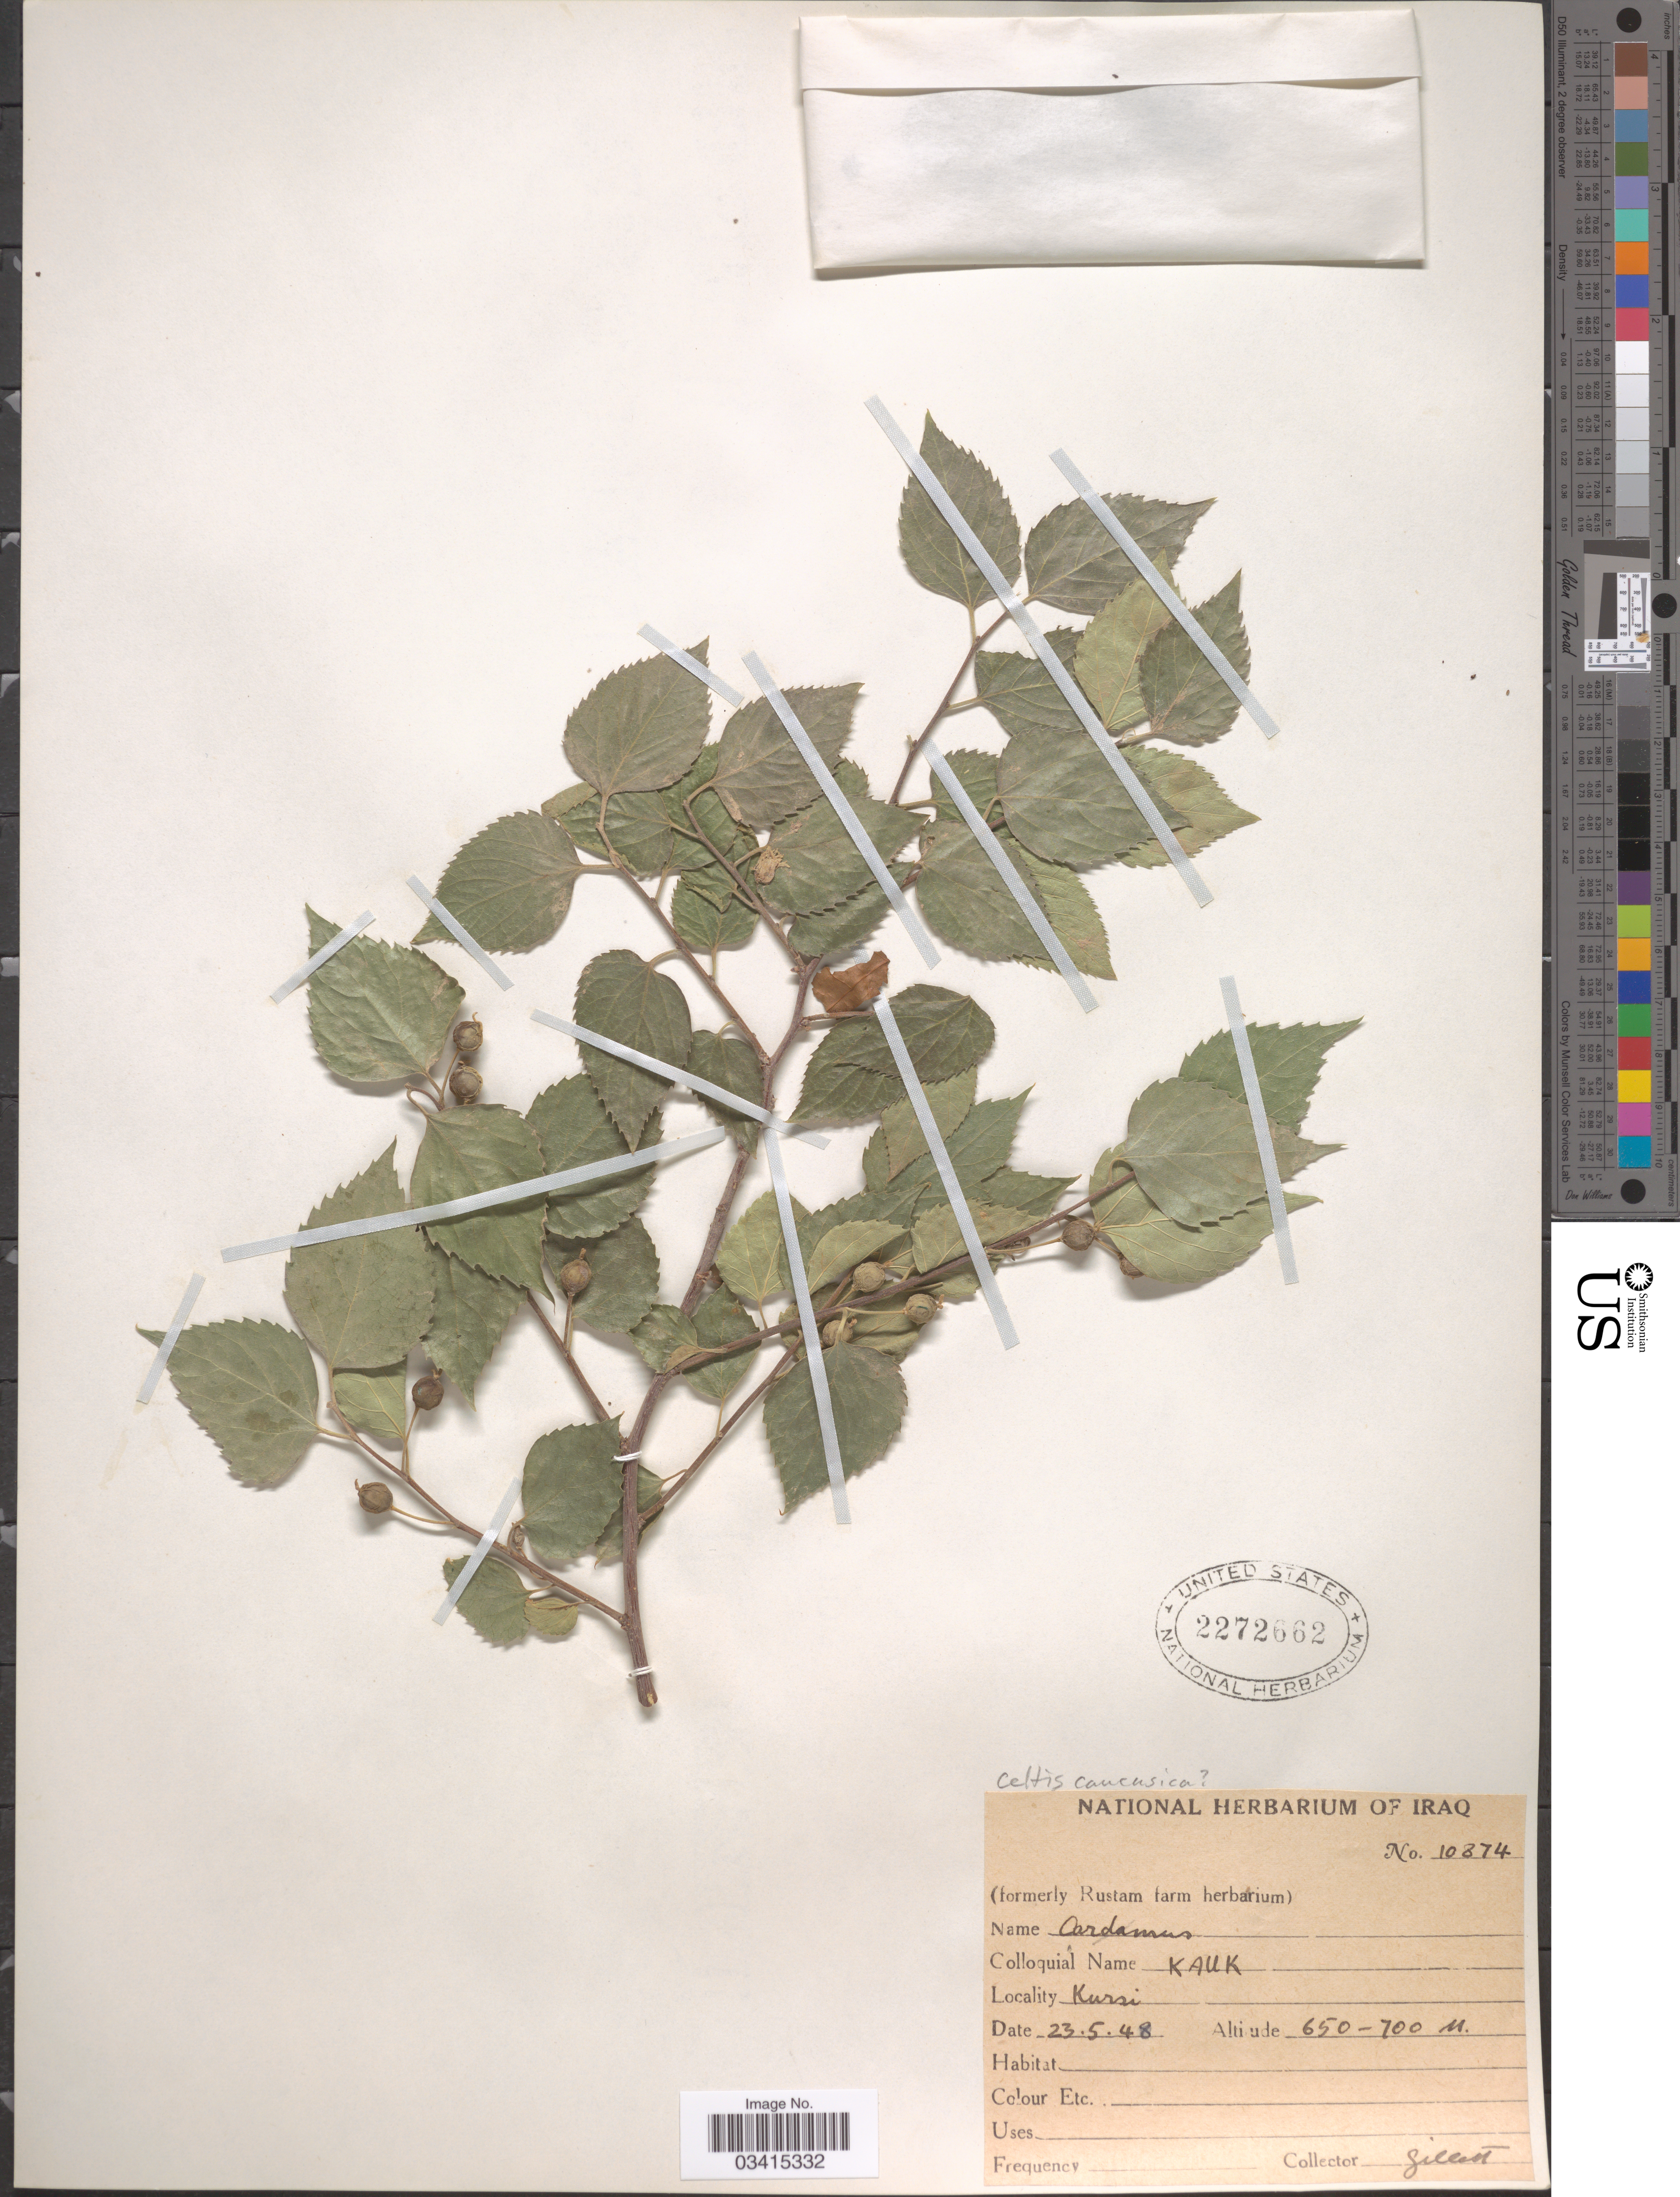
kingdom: Plantae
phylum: Tracheophyta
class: Magnoliopsida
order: Rosales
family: Cannabaceae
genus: Celtis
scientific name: Celtis sp.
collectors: Gillett, --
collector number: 10874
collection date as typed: Transcribed d/m/y: 23/5/48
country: Iraq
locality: Kursi.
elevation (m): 650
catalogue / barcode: US 2272662